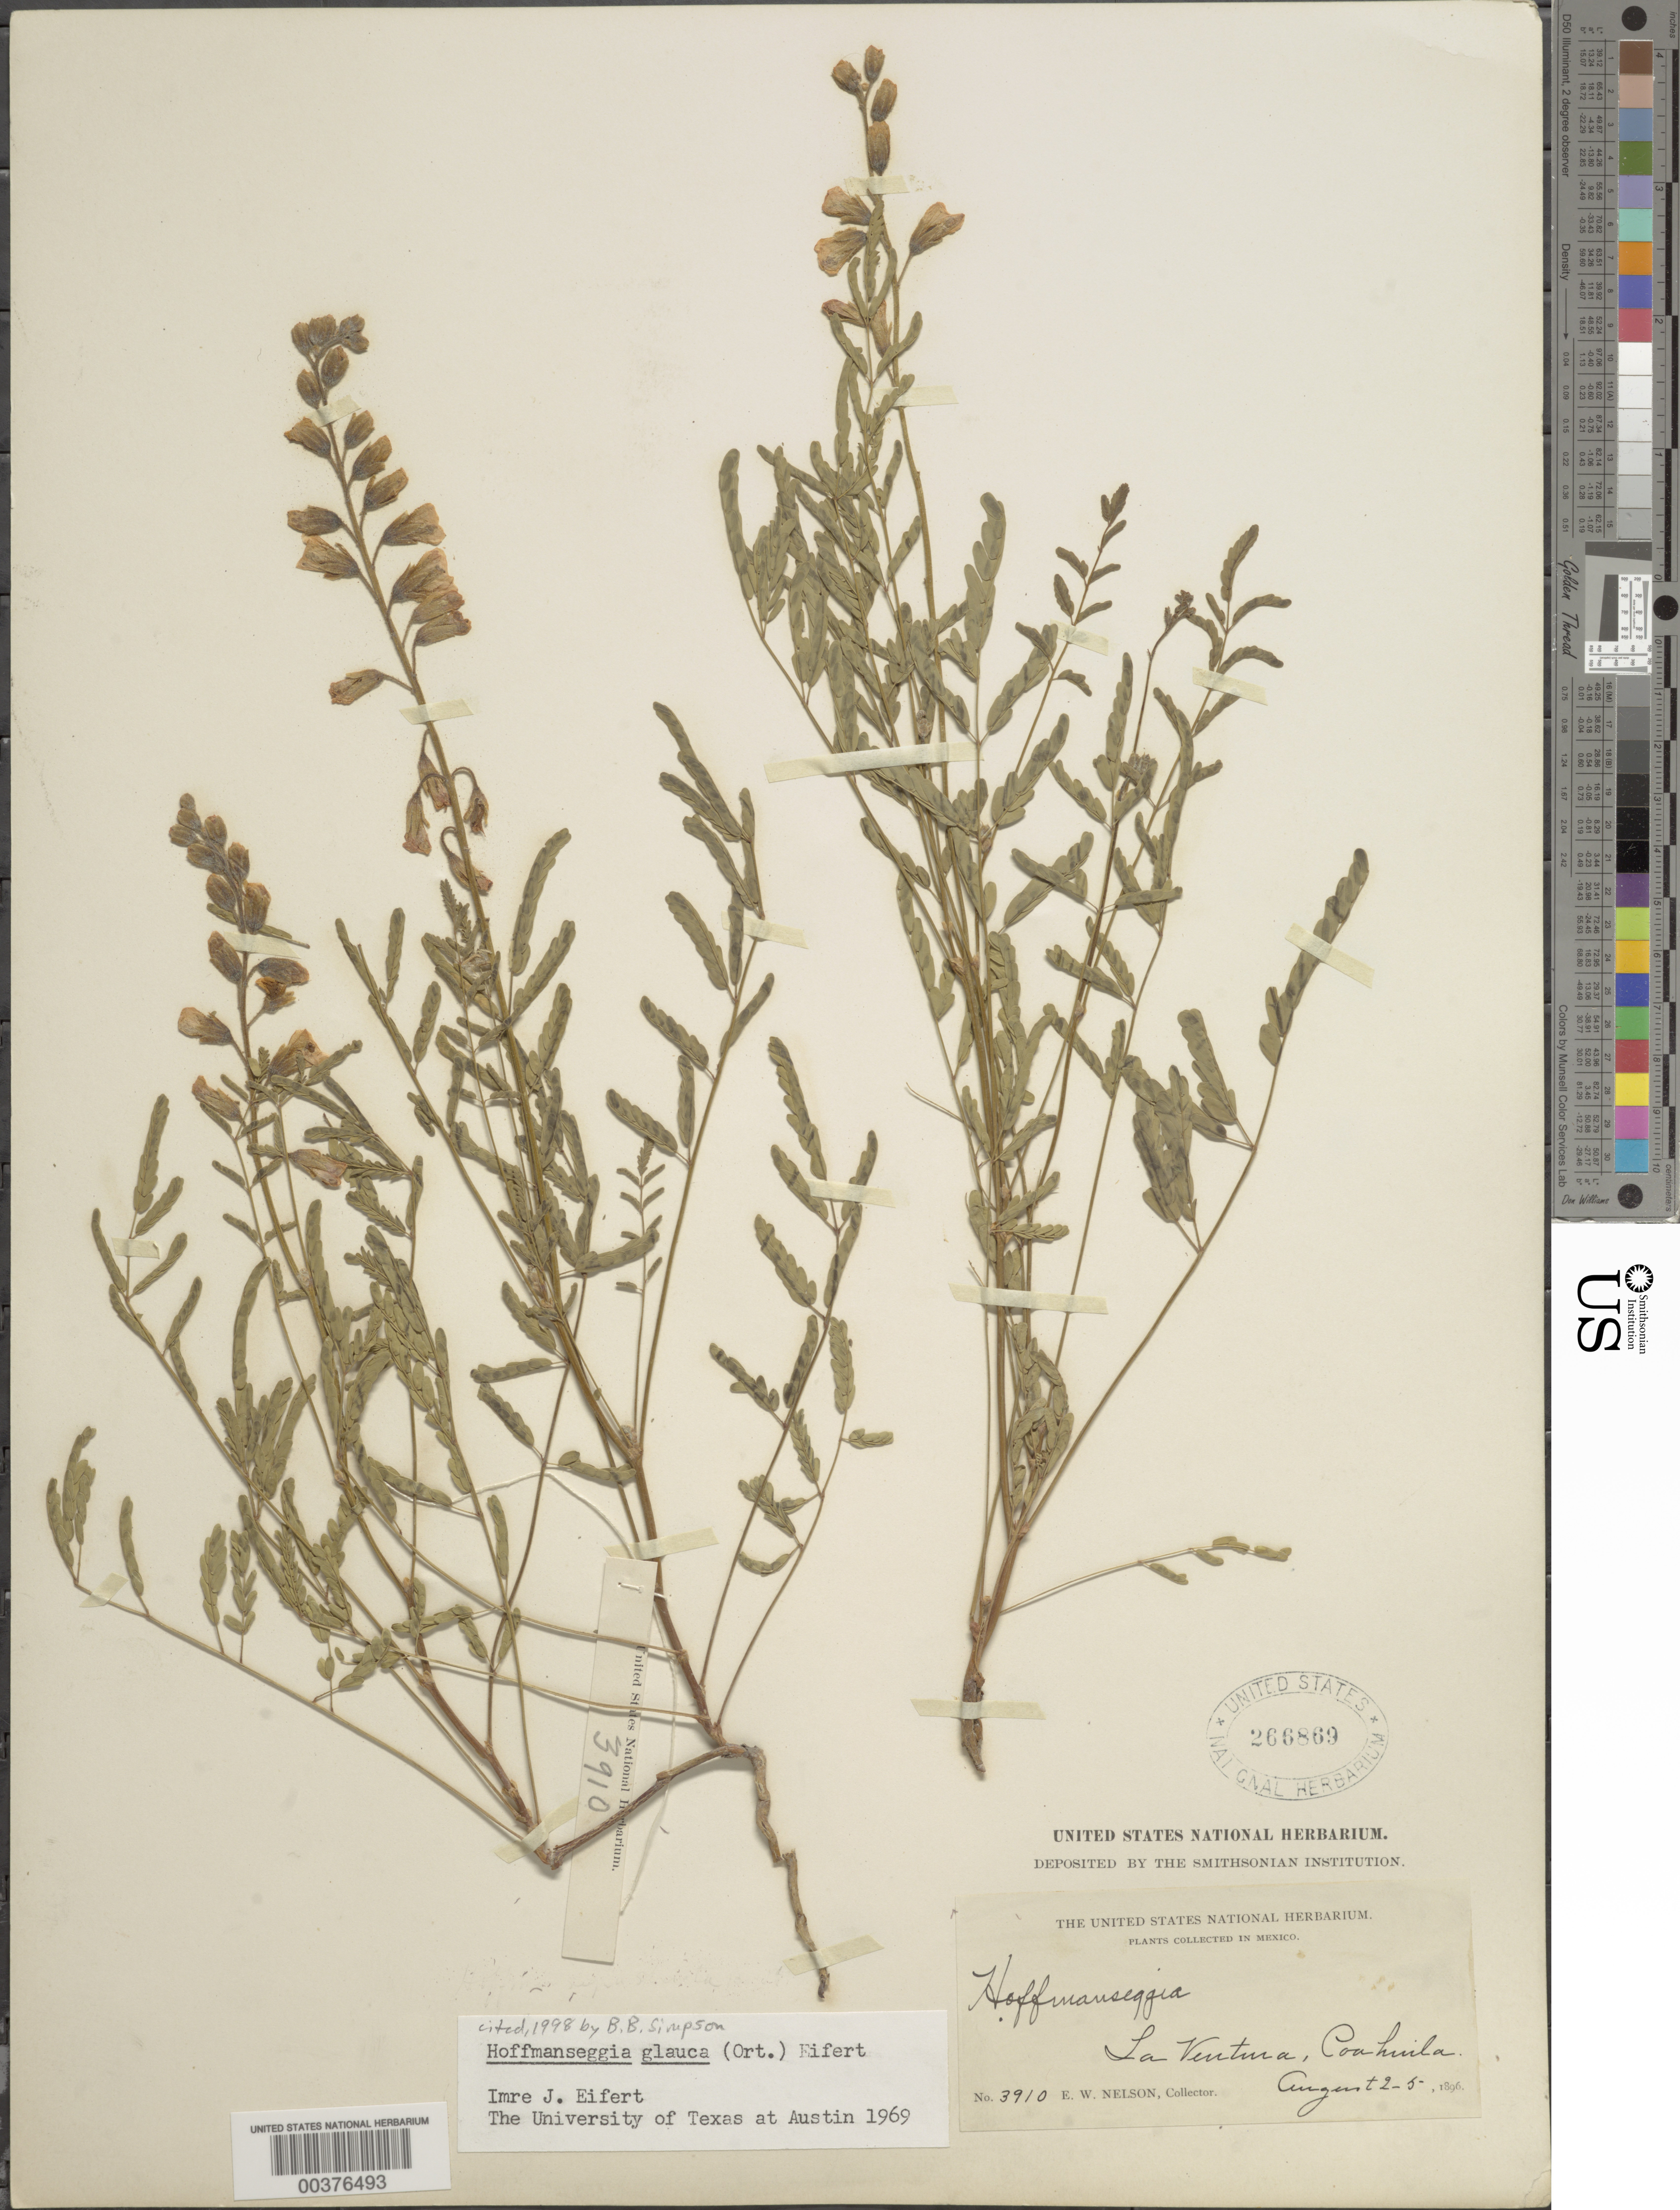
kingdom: Plantae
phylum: Tracheophyta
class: Magnoliopsida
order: Fabales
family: Fabaceae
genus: Hoffmannseggia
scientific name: Hoffmannseggia glauca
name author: (Ortega) Eifert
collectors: E. W. Nelson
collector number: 3910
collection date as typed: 02 Aug 1896 to 05 Aug 1896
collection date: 1896-08-02/1896-08-05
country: Mexico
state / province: Coahuila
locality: La Ventura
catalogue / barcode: US 266869